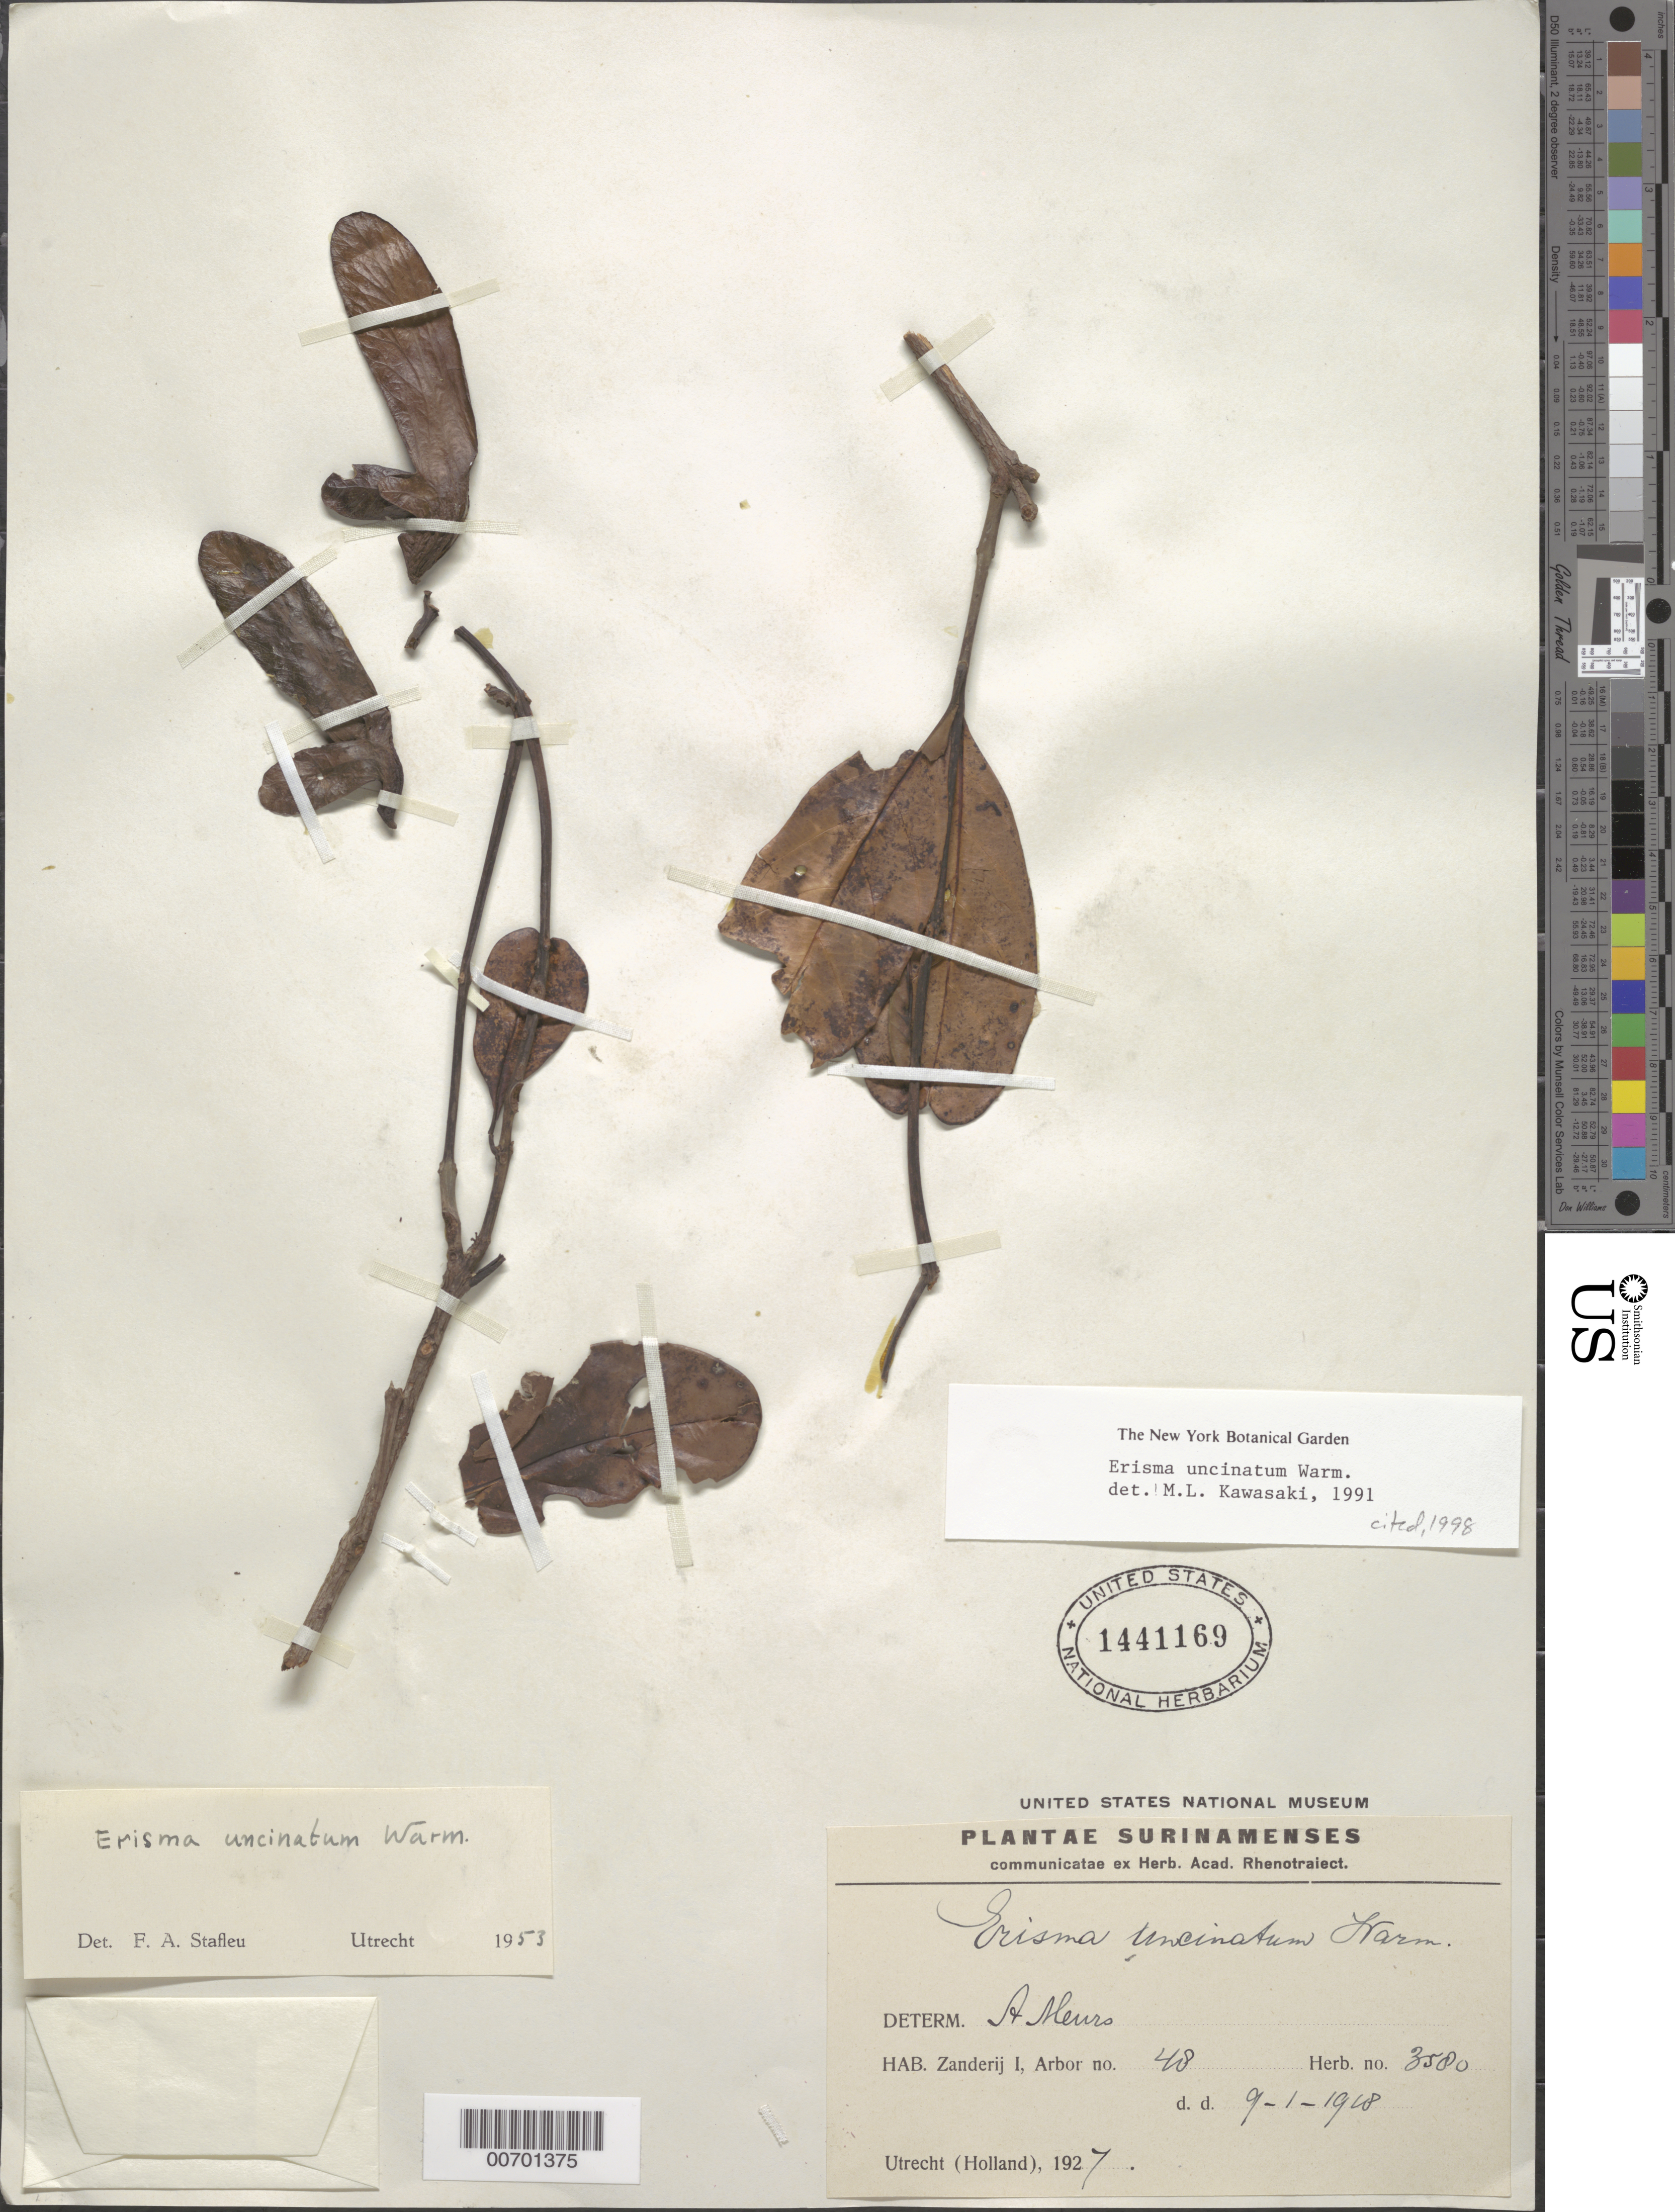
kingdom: Plantae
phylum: Tracheophyta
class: Magnoliopsida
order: Myrtales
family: Vochysiaceae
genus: Erisma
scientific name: Erisma uncinatum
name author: Warm.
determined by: Kawasaki, María L.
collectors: Forestry Bureau-Surinam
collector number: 3580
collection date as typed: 9-Jan-18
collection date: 1918-01-09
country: Suriname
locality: Zanderij I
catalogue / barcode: US 1441169